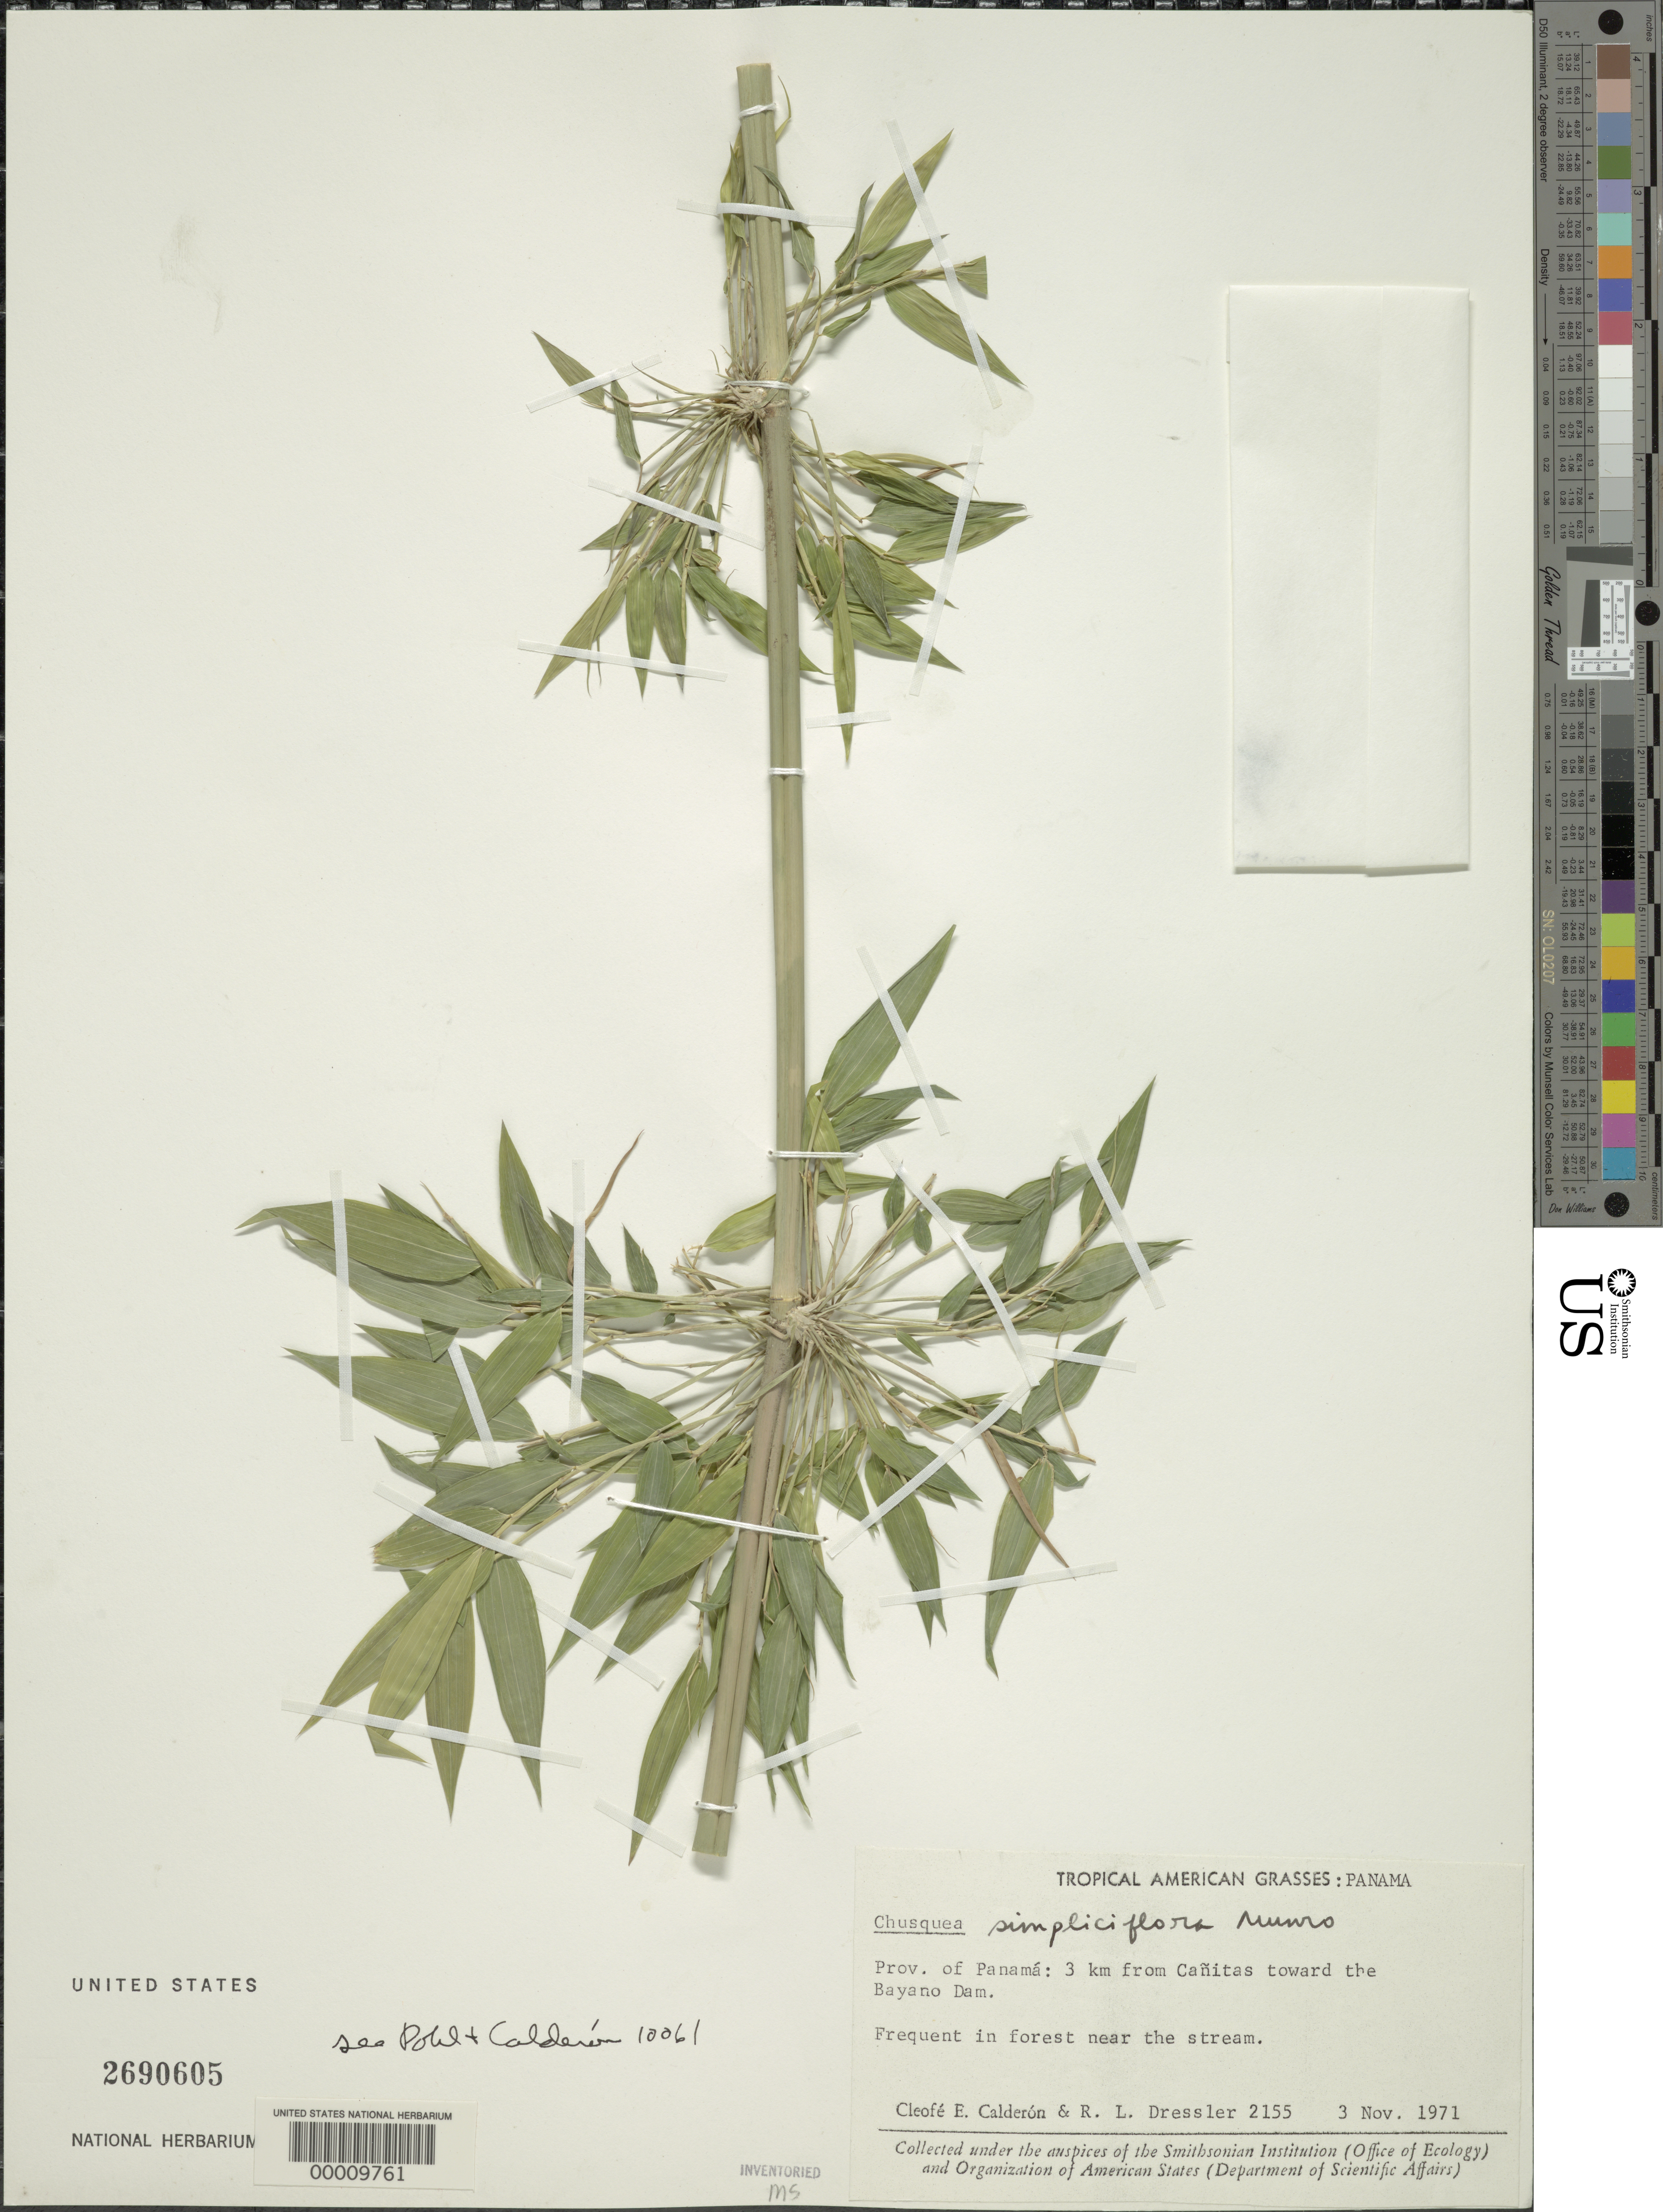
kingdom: Plantae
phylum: Tracheophyta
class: Liliopsida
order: Poales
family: Poaceae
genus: Chusquea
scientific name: Chusquea simpliciflora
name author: Munro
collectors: C. E. Calderón & R. Dressler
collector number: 2155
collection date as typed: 03 Nov 1971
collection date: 1971-11-03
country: Panama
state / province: Panamá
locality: Canitas, Bayano Dam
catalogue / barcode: US 2690605